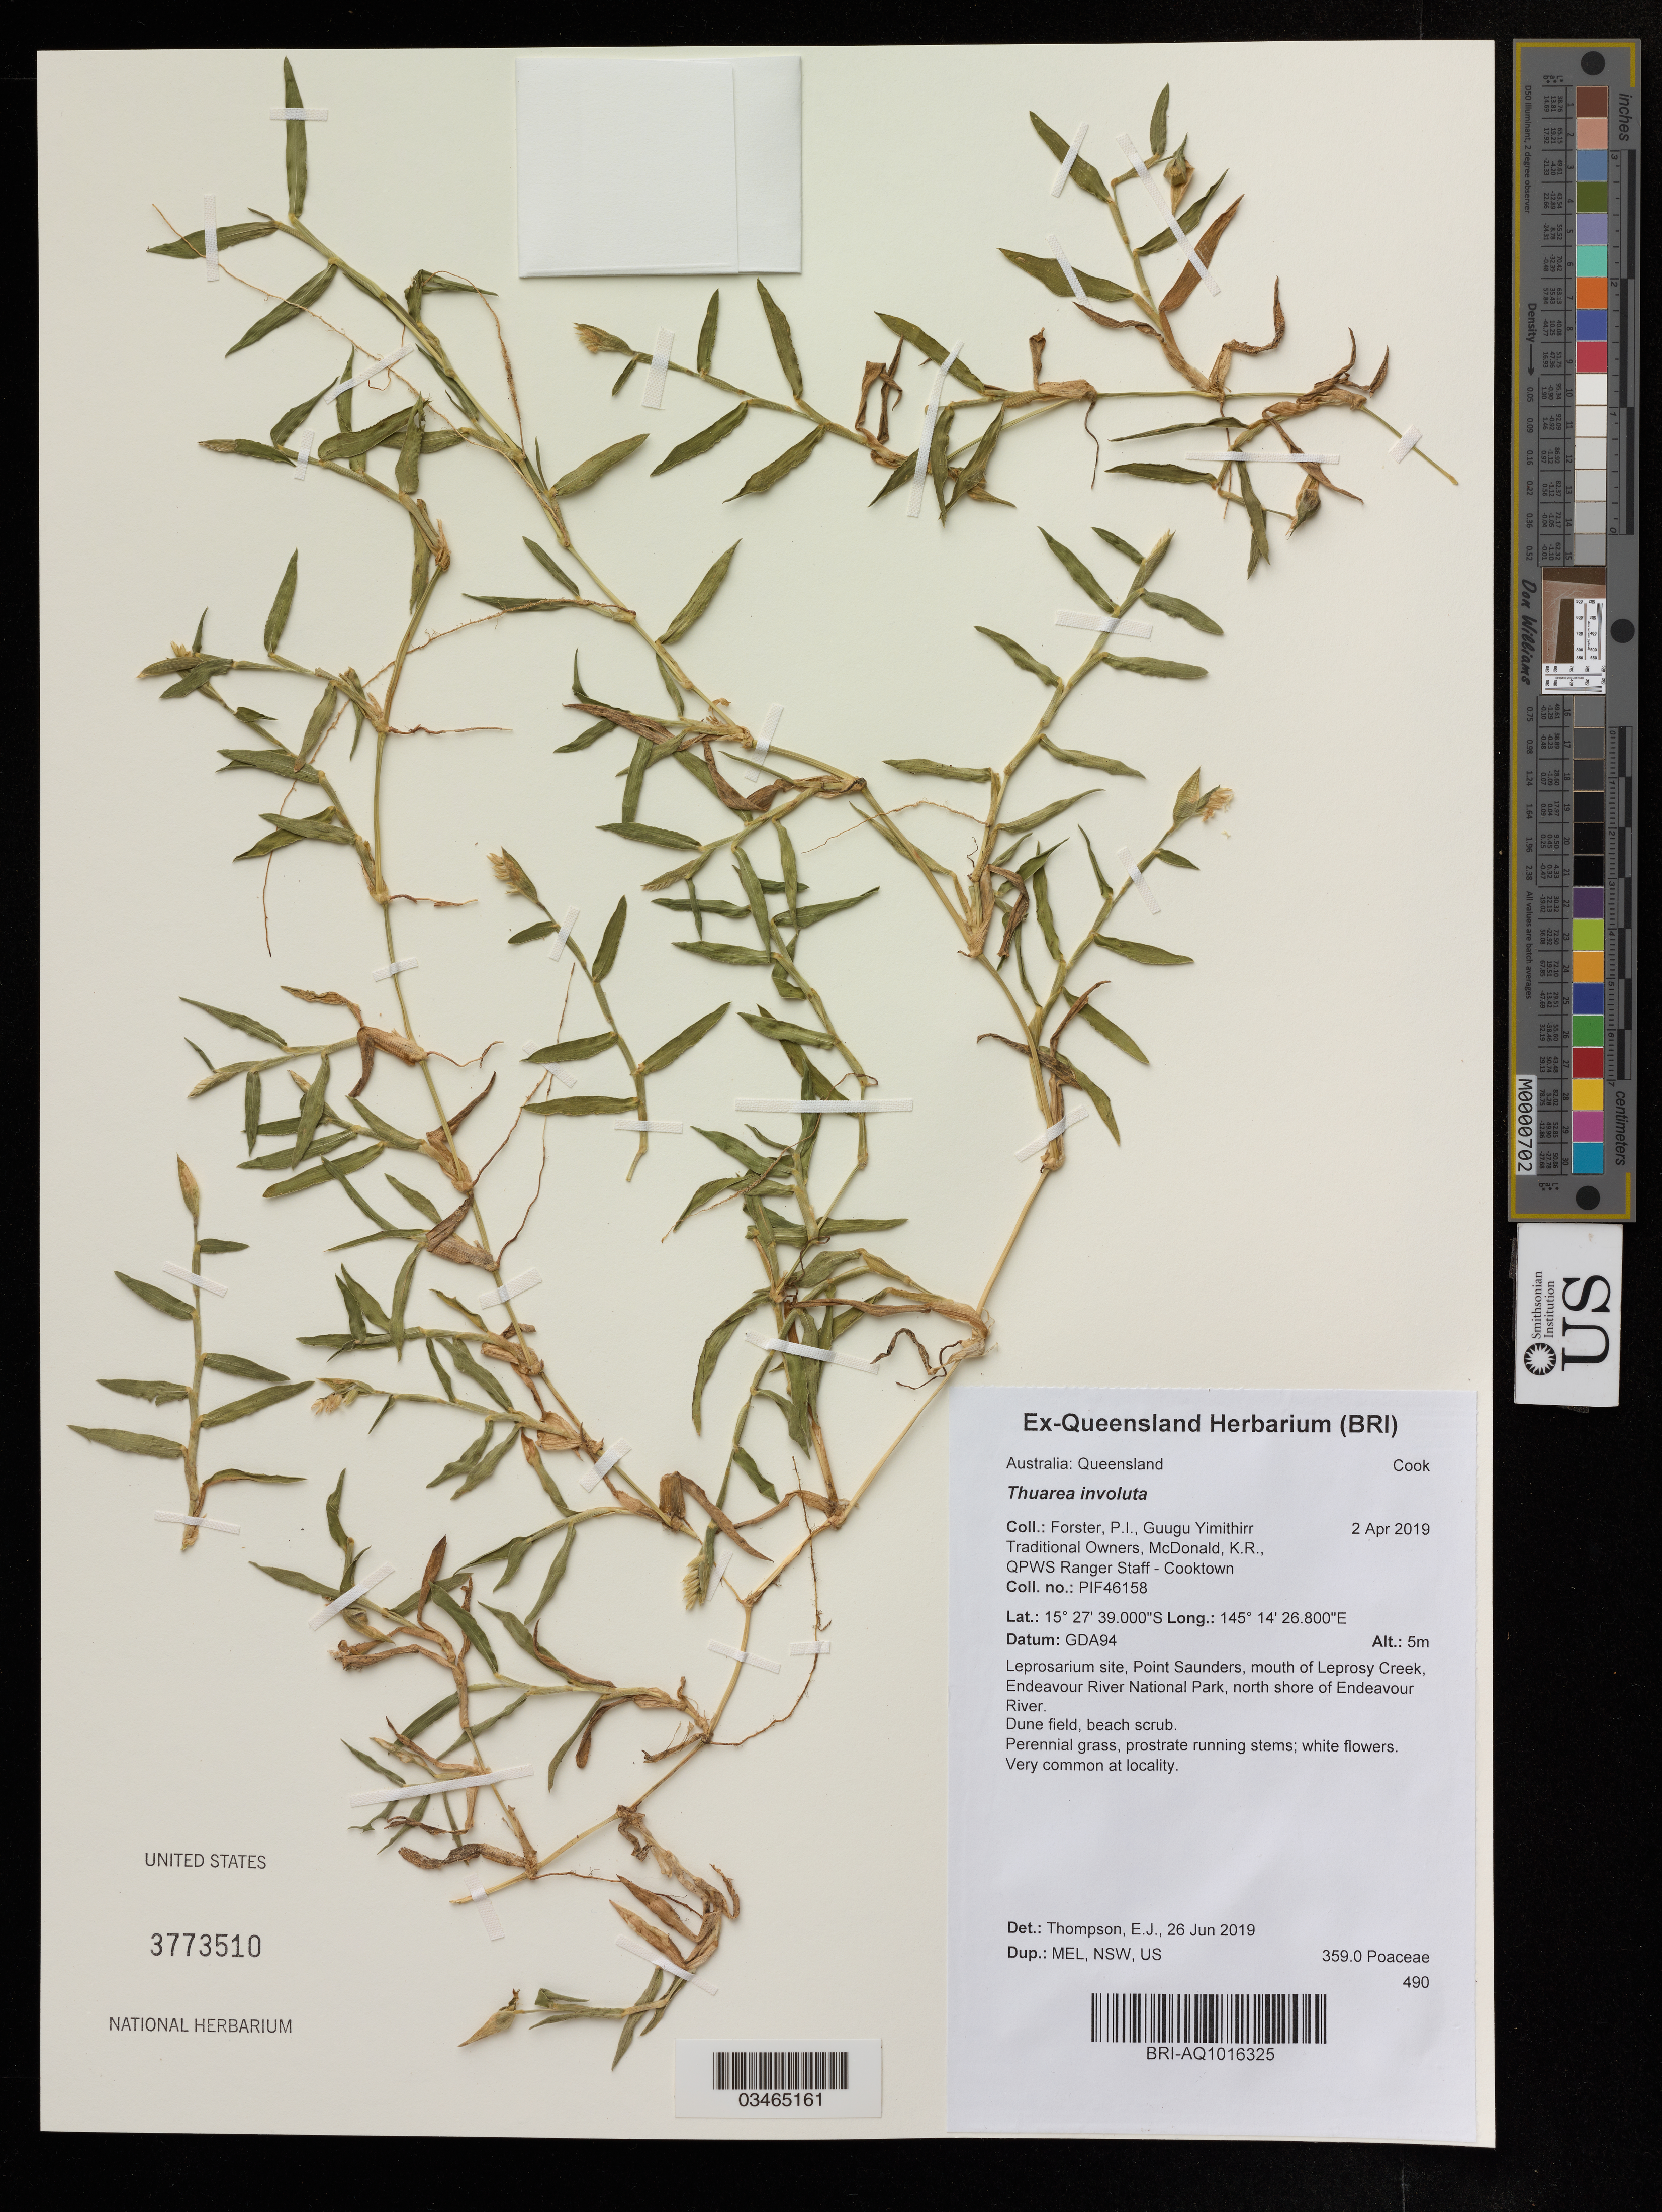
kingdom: Plantae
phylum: Tracheophyta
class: Liliopsida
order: Poales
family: Poaceae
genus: Thuarea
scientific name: Thuarea involuta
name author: (G. Forst.) R. Br. ex Sm.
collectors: P. Forster & Guugu Yimithirr Traditional Owners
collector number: PIF46158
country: Australia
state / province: Queensland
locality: Leprosaurium site, Point Saunders, mouth of Leprosy Creek, Endeavour River National Park, north shore of Endeavour River.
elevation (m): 5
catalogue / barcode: US 3773510